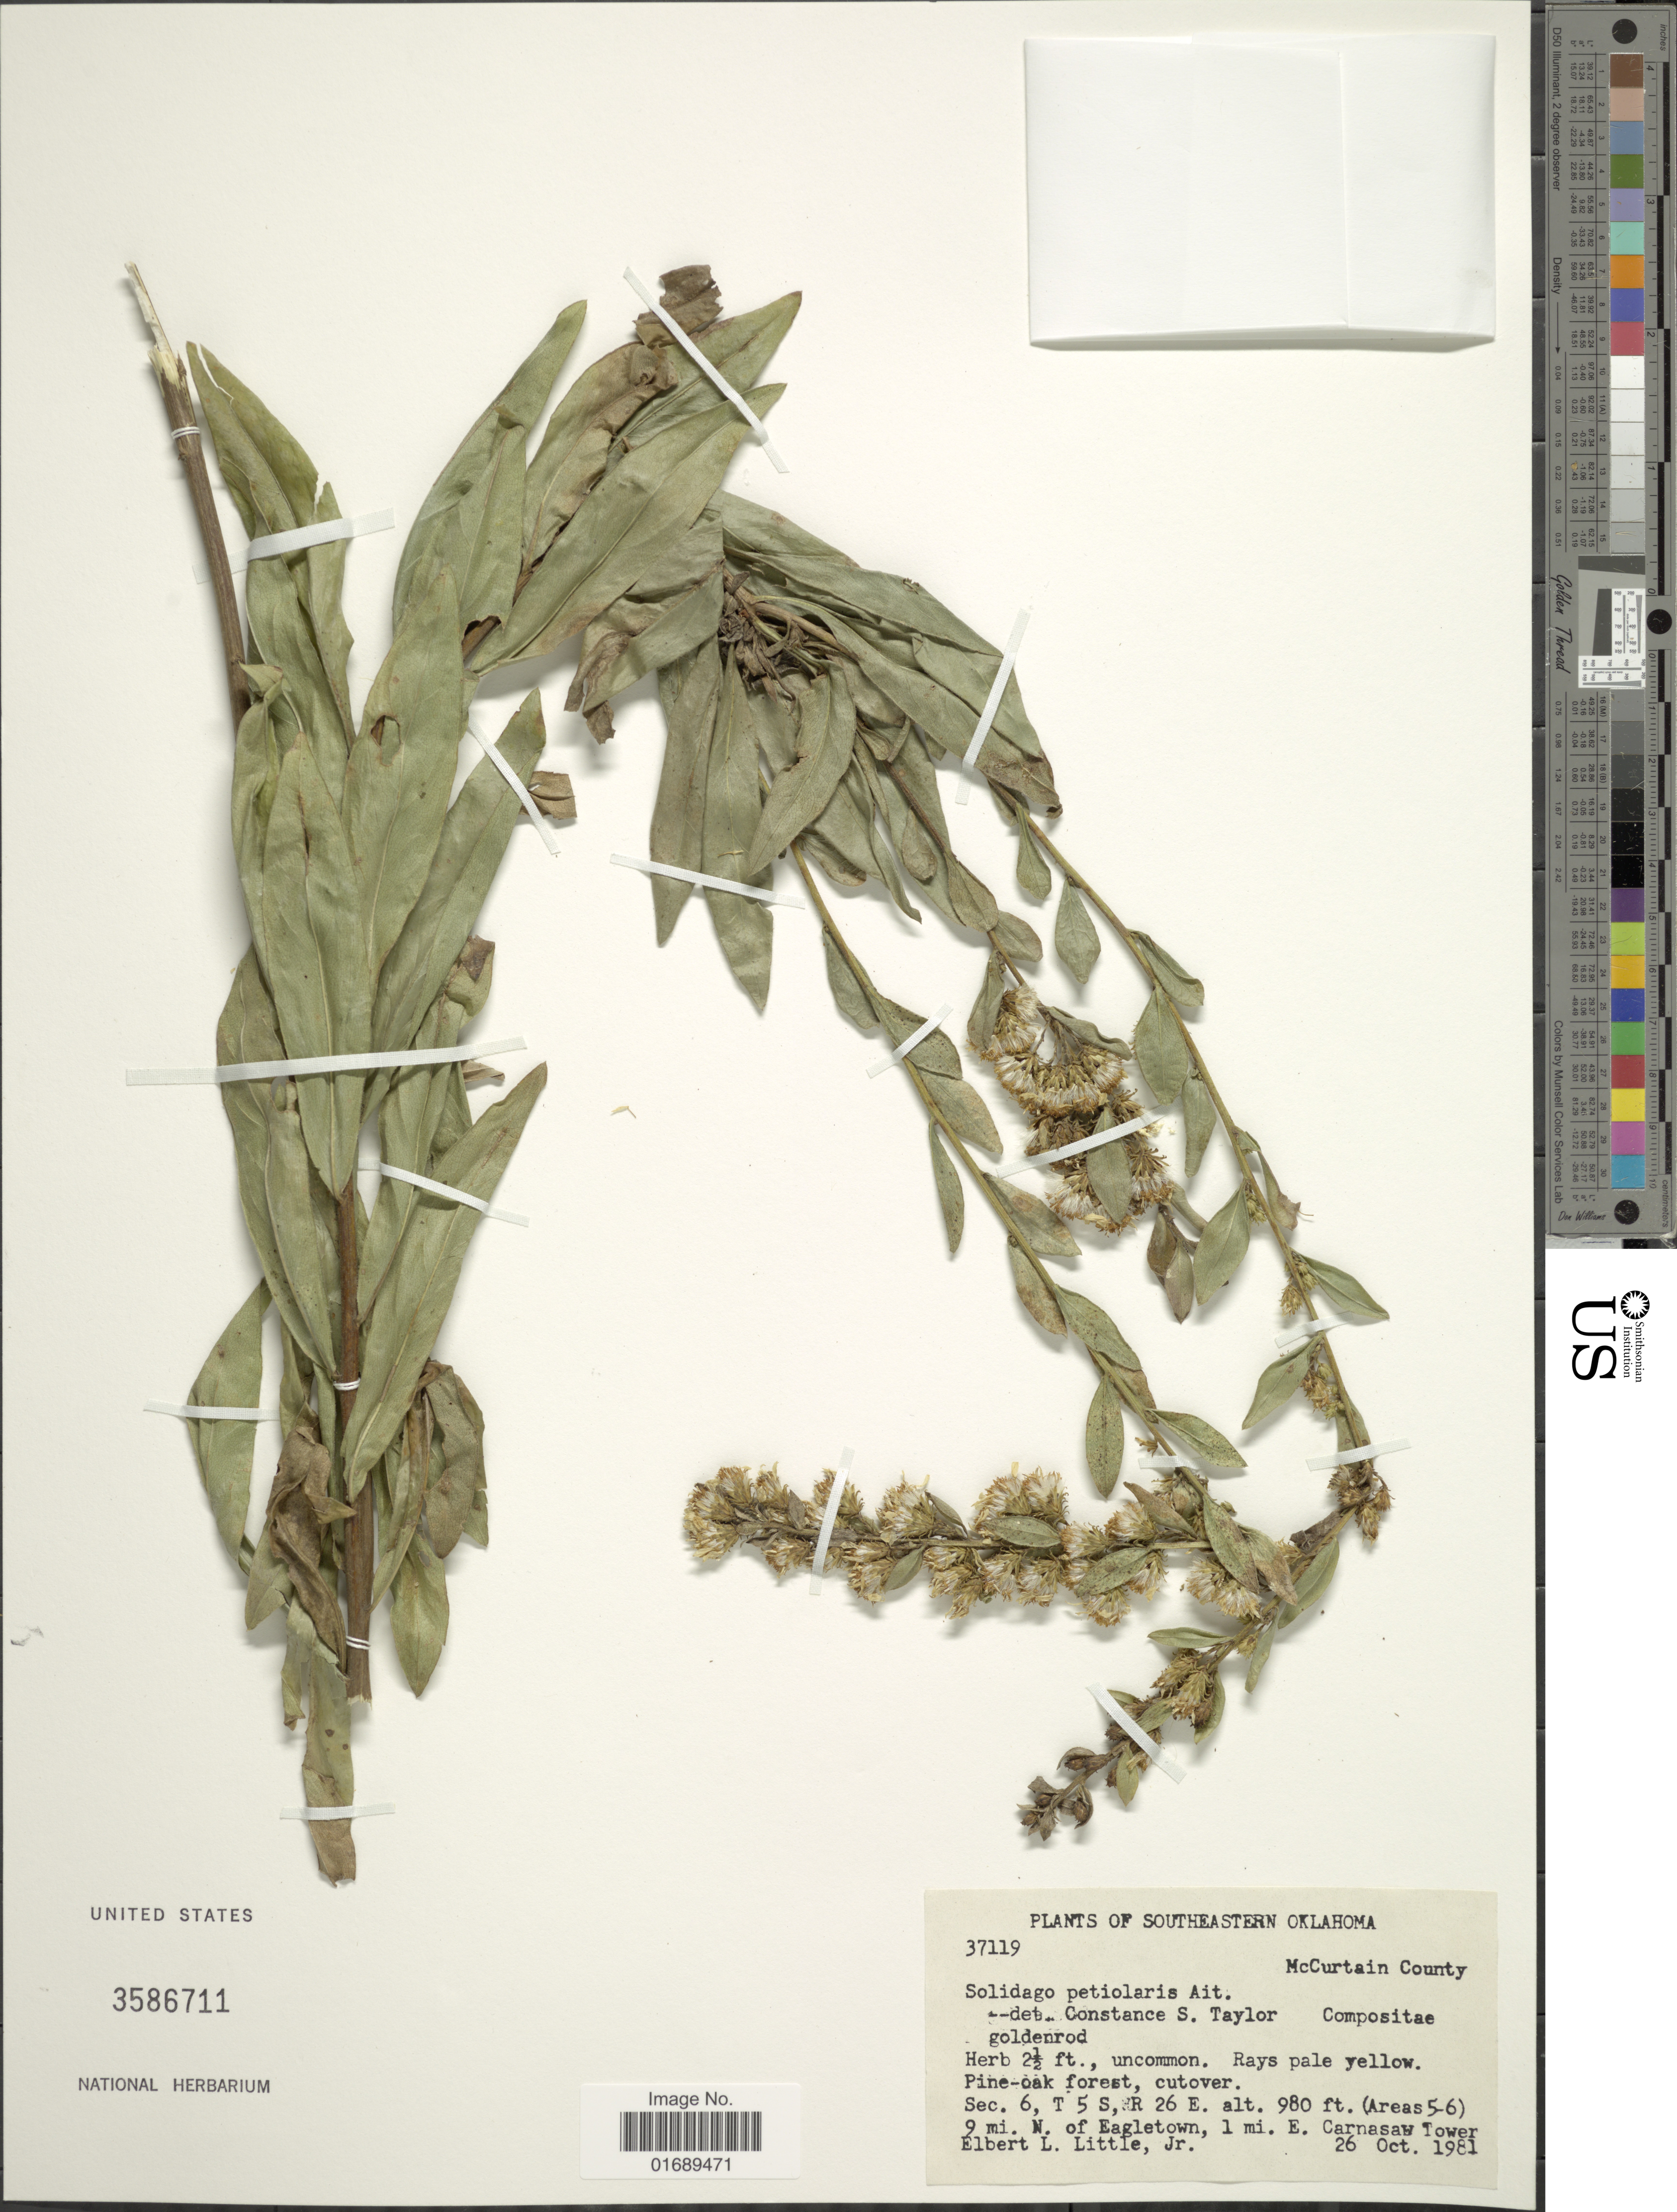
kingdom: Plantae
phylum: Tracheophyta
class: Magnoliopsida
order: Asterales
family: Asteraceae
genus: Solidago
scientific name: Solidago petiolaris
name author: Aiton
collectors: E. L. Little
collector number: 37119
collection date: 1981-10-26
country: United States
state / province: Oklahoma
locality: Southeastern Oklahoma, McCurtain County. Pine-oak forest, cutover, Sec. 6, T 5 S, R 26 E. 9 mi. N. of Eagletown, 1 mi E Carnasaw Tower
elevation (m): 299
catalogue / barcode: US 3586711